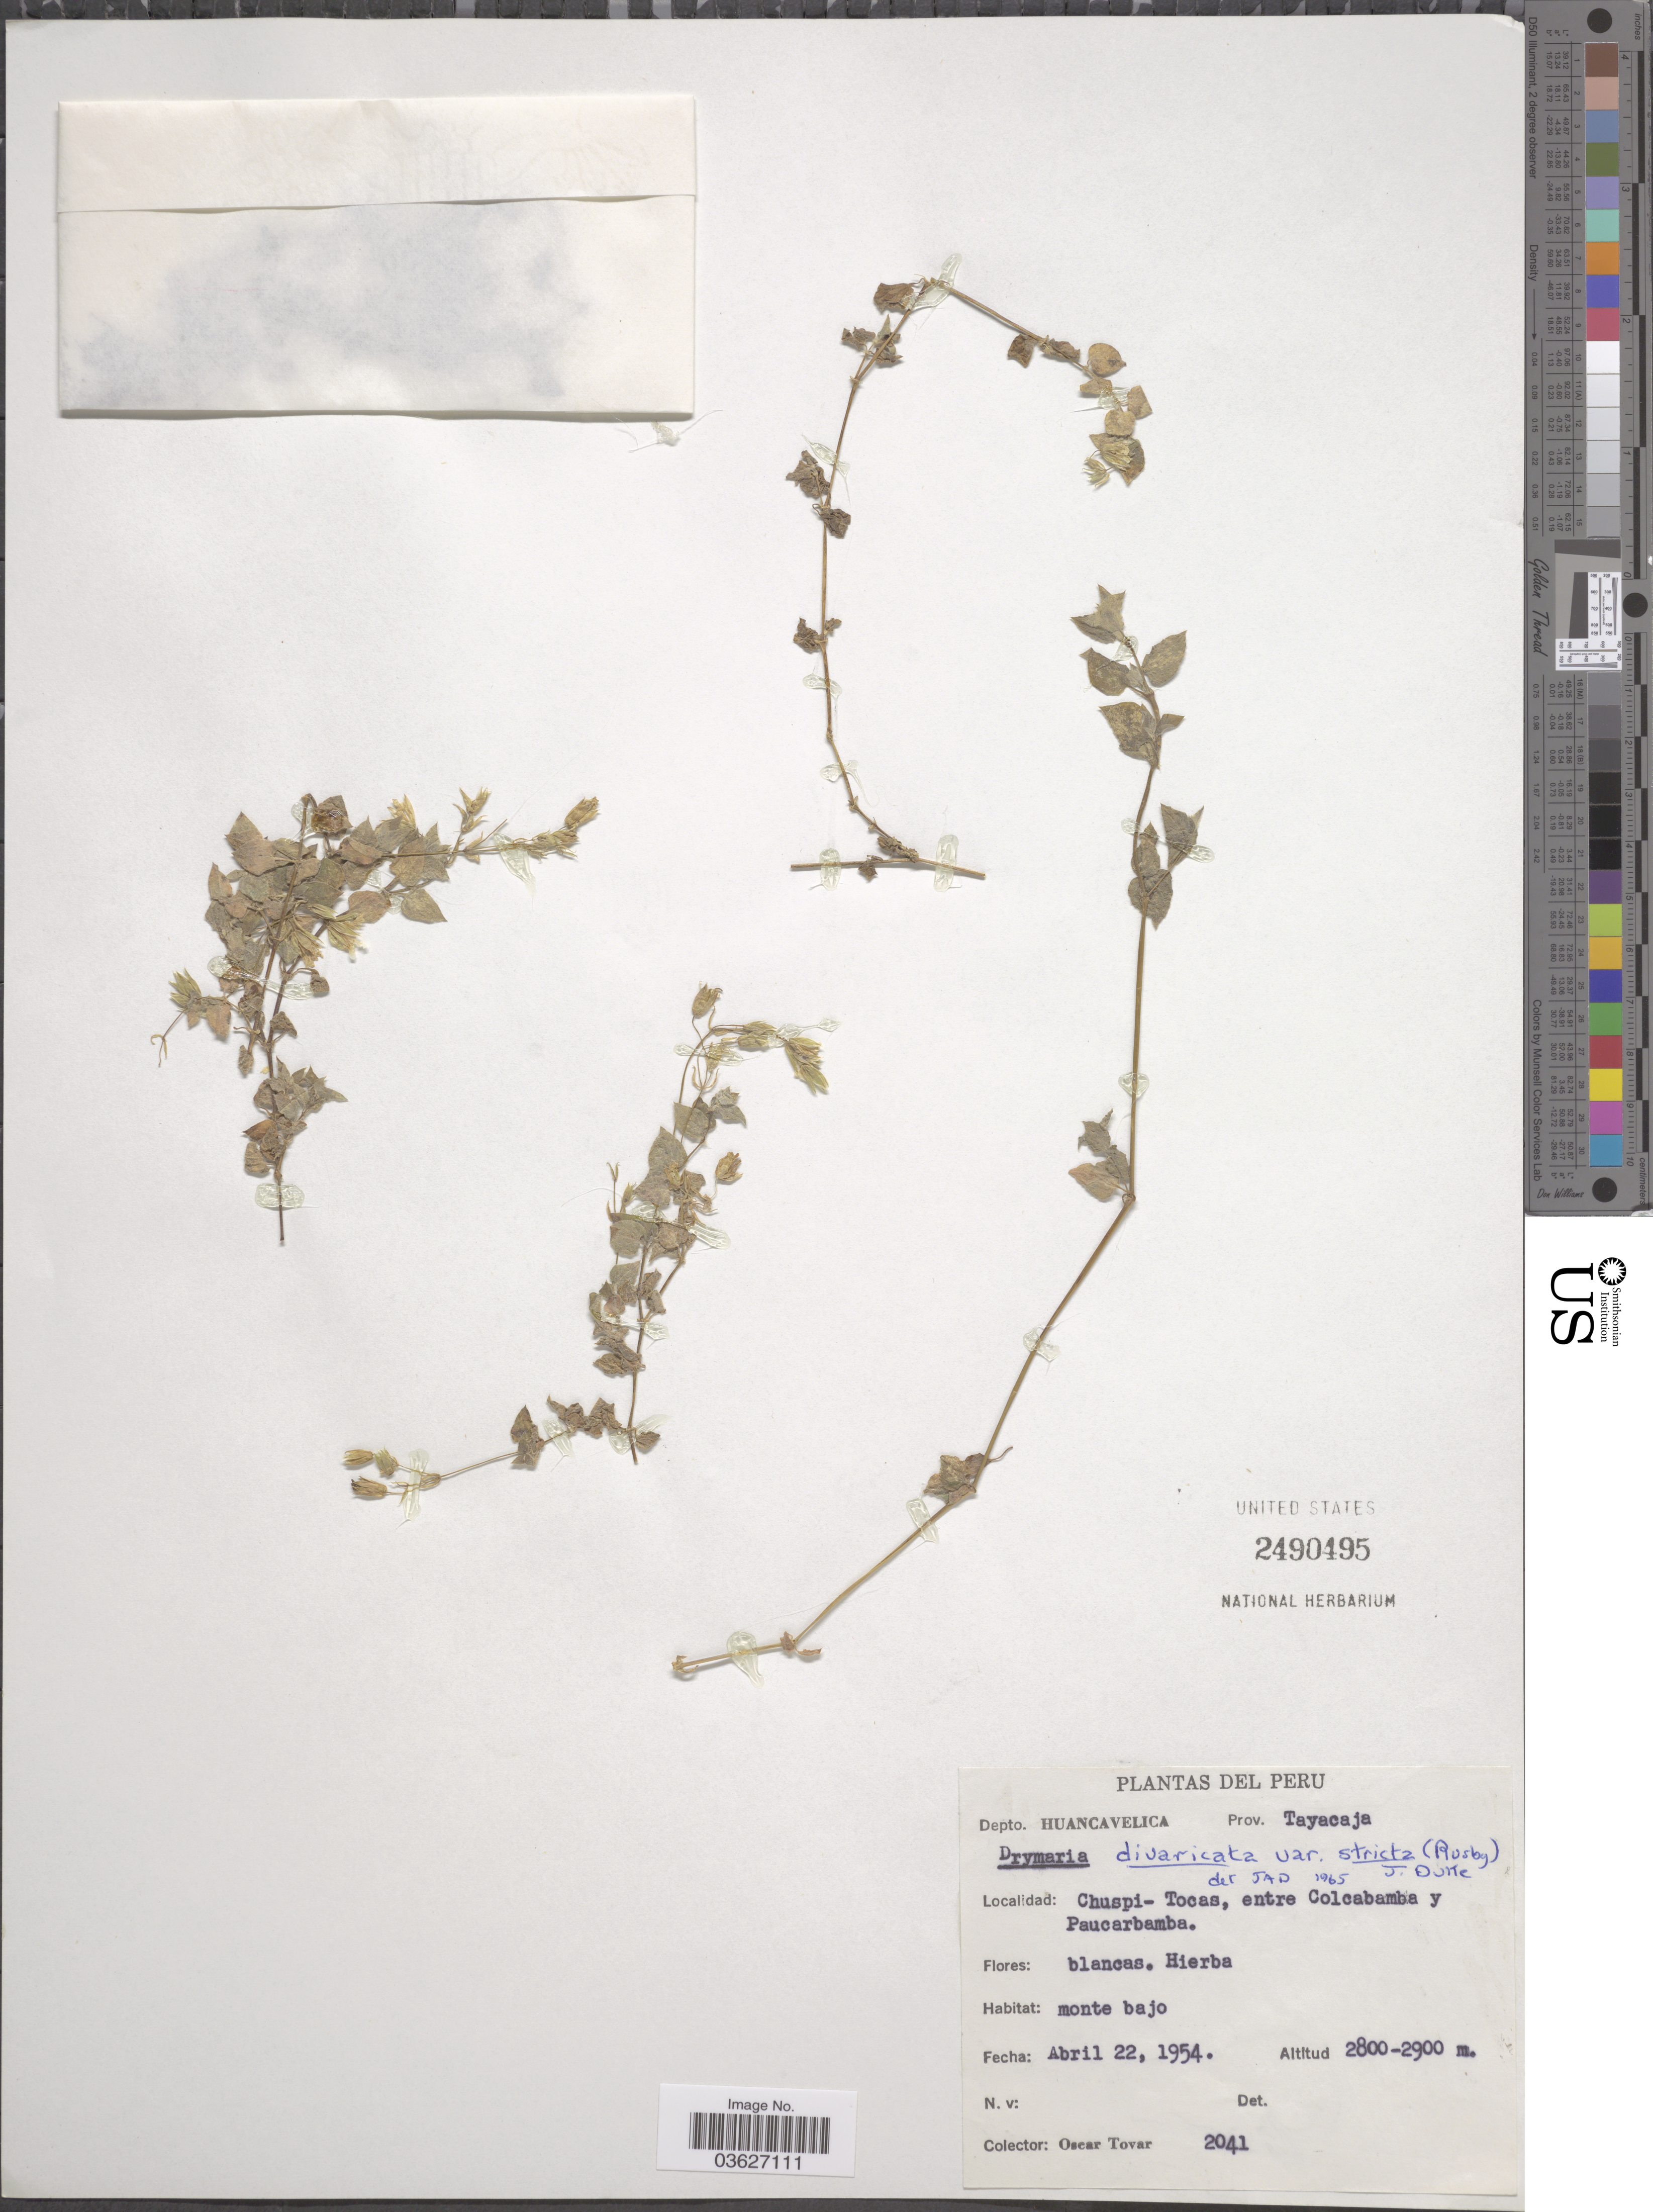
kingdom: Plantae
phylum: Tracheophyta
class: Magnoliopsida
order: Caryophyllales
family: Caryophyllaceae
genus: Drymaria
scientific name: Drymaria divaricata var. stricta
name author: (Rusby) J.A. Duke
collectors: Ó. Tovar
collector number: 2041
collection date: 1954-04-22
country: Peru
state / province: Huancavelica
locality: Depto. Huancavelica. Prov. Tayacaja. Chuspi-Tocas, entre Colcabamba u Paucarbamba.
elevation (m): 2800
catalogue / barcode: US 2490495